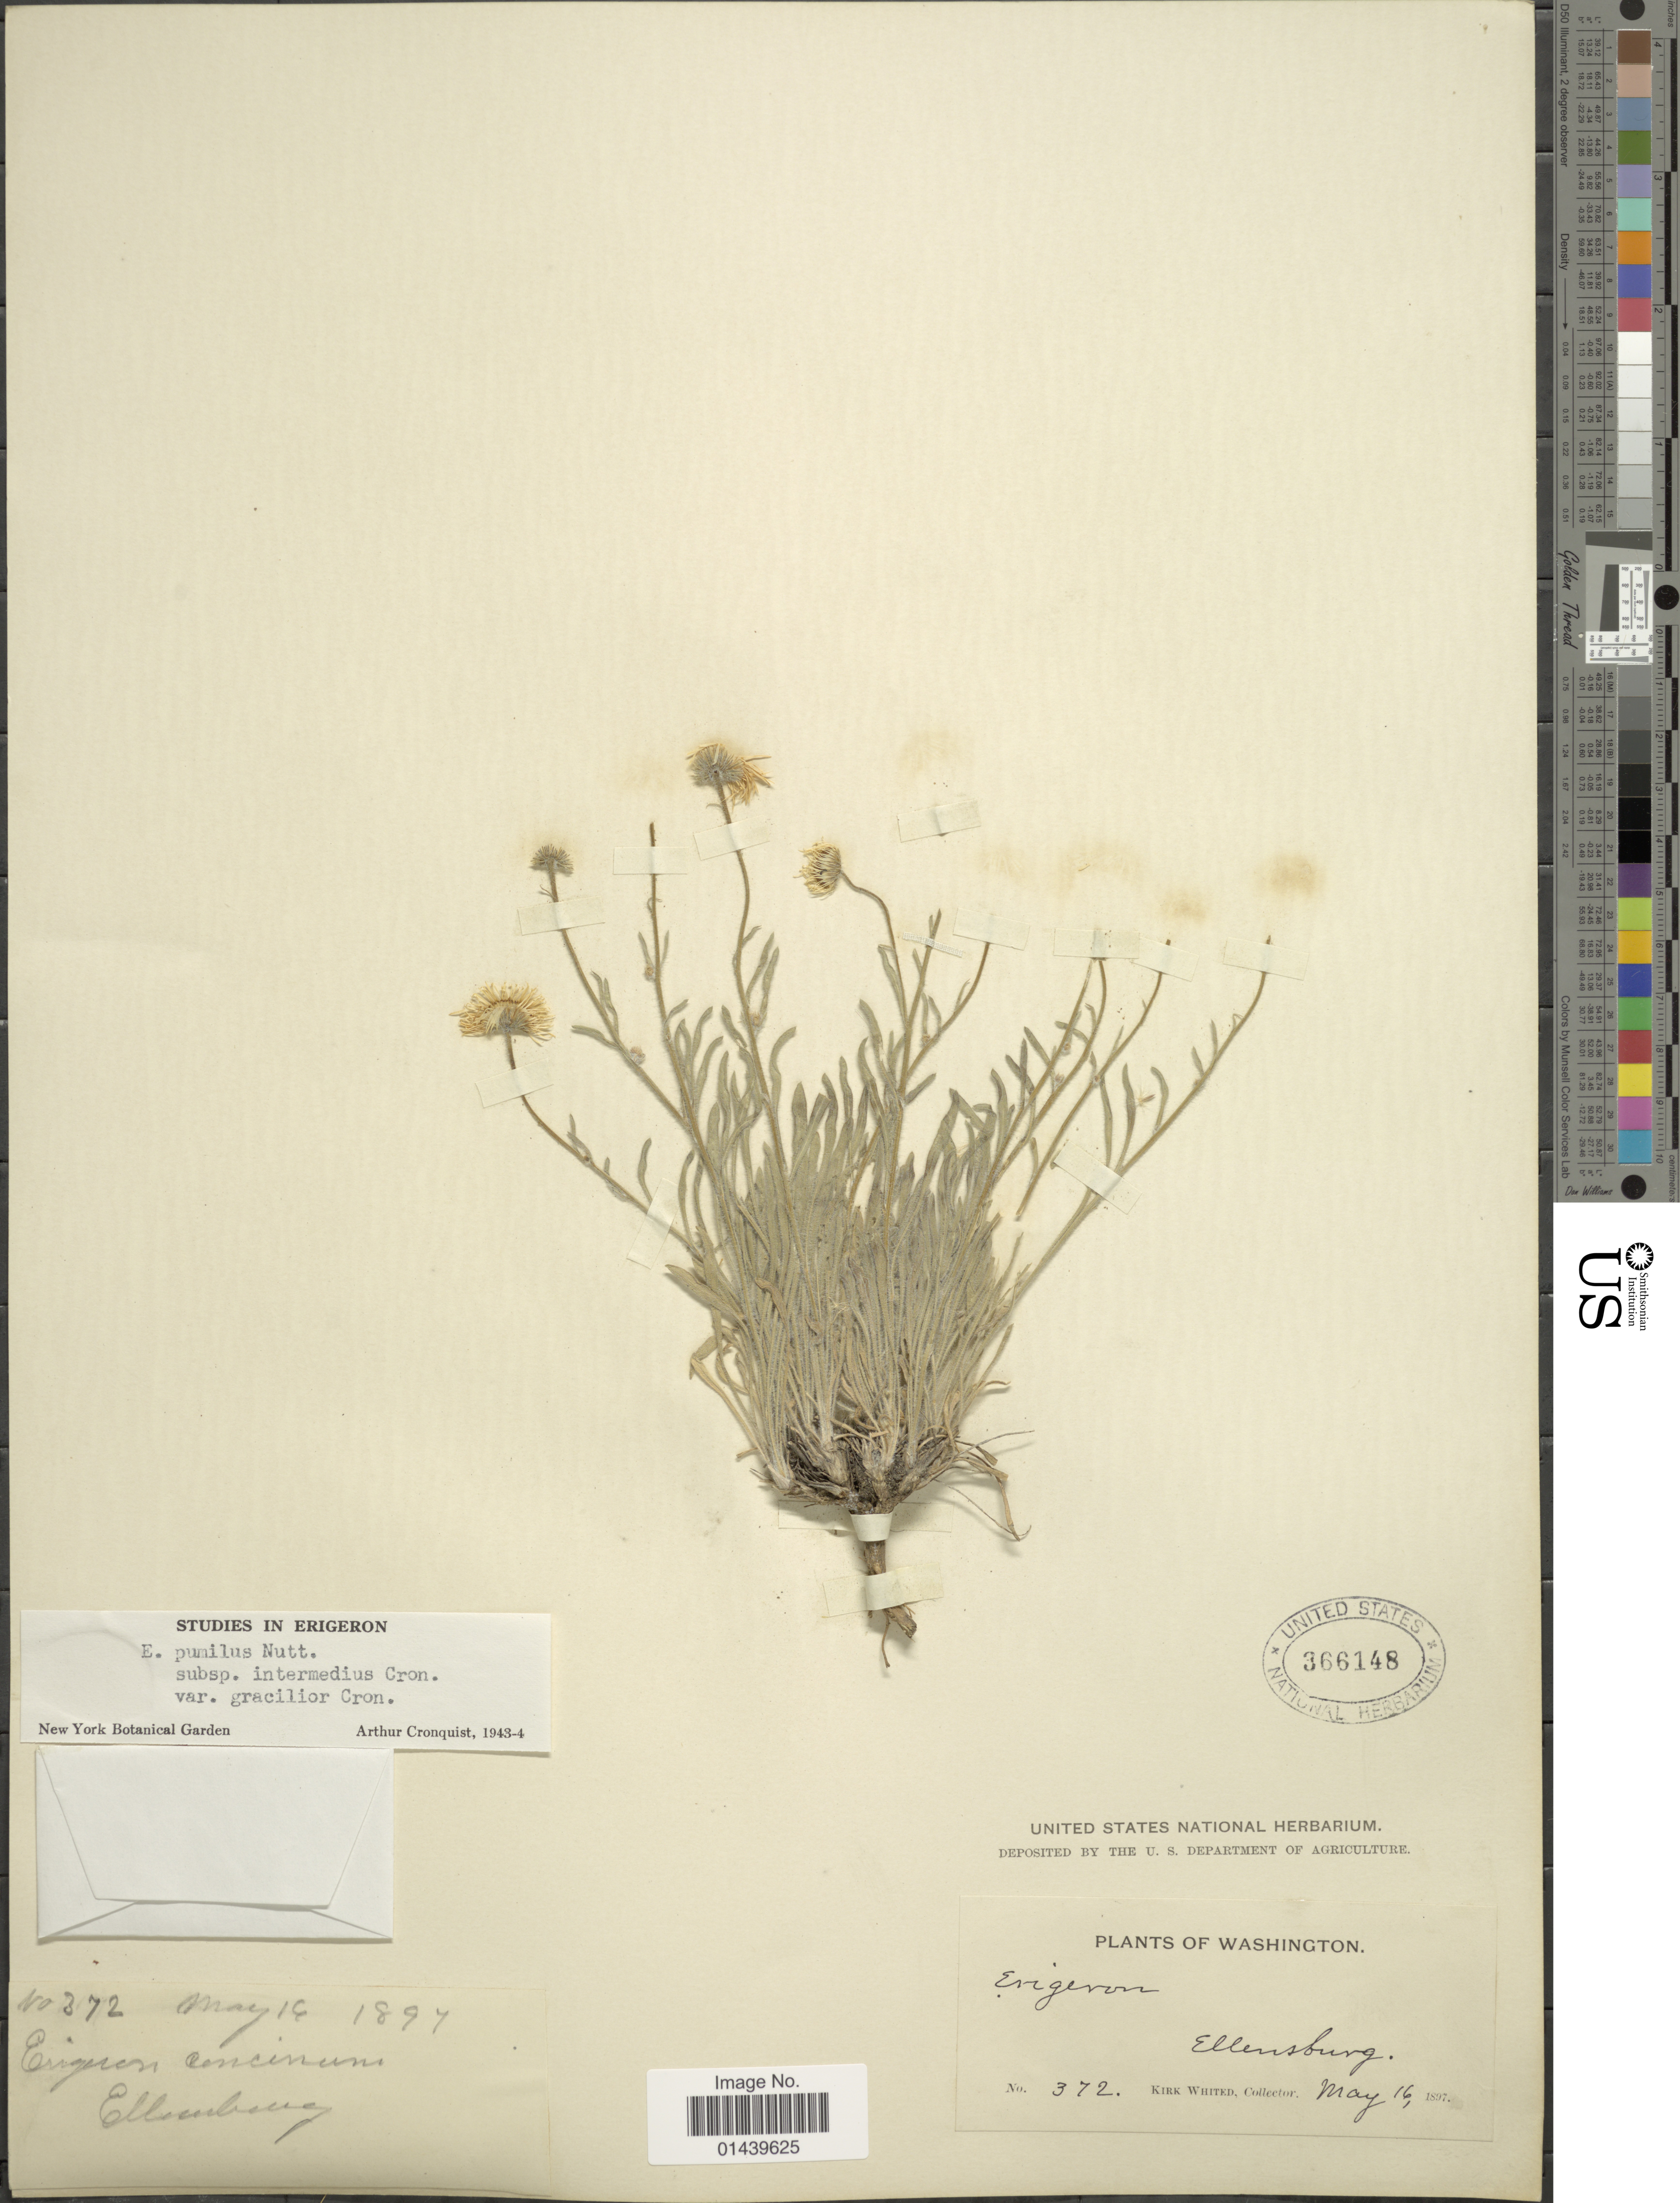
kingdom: Plantae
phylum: Tracheophyta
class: Magnoliopsida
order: Asterales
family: Asteraceae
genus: Erigeron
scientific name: Erigeron pumilus subsp. intermedius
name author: Cronq.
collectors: K. Whited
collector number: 372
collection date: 1897-05-16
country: United States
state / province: Washington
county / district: Kittitas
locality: Ellensburg.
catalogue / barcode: US 366148